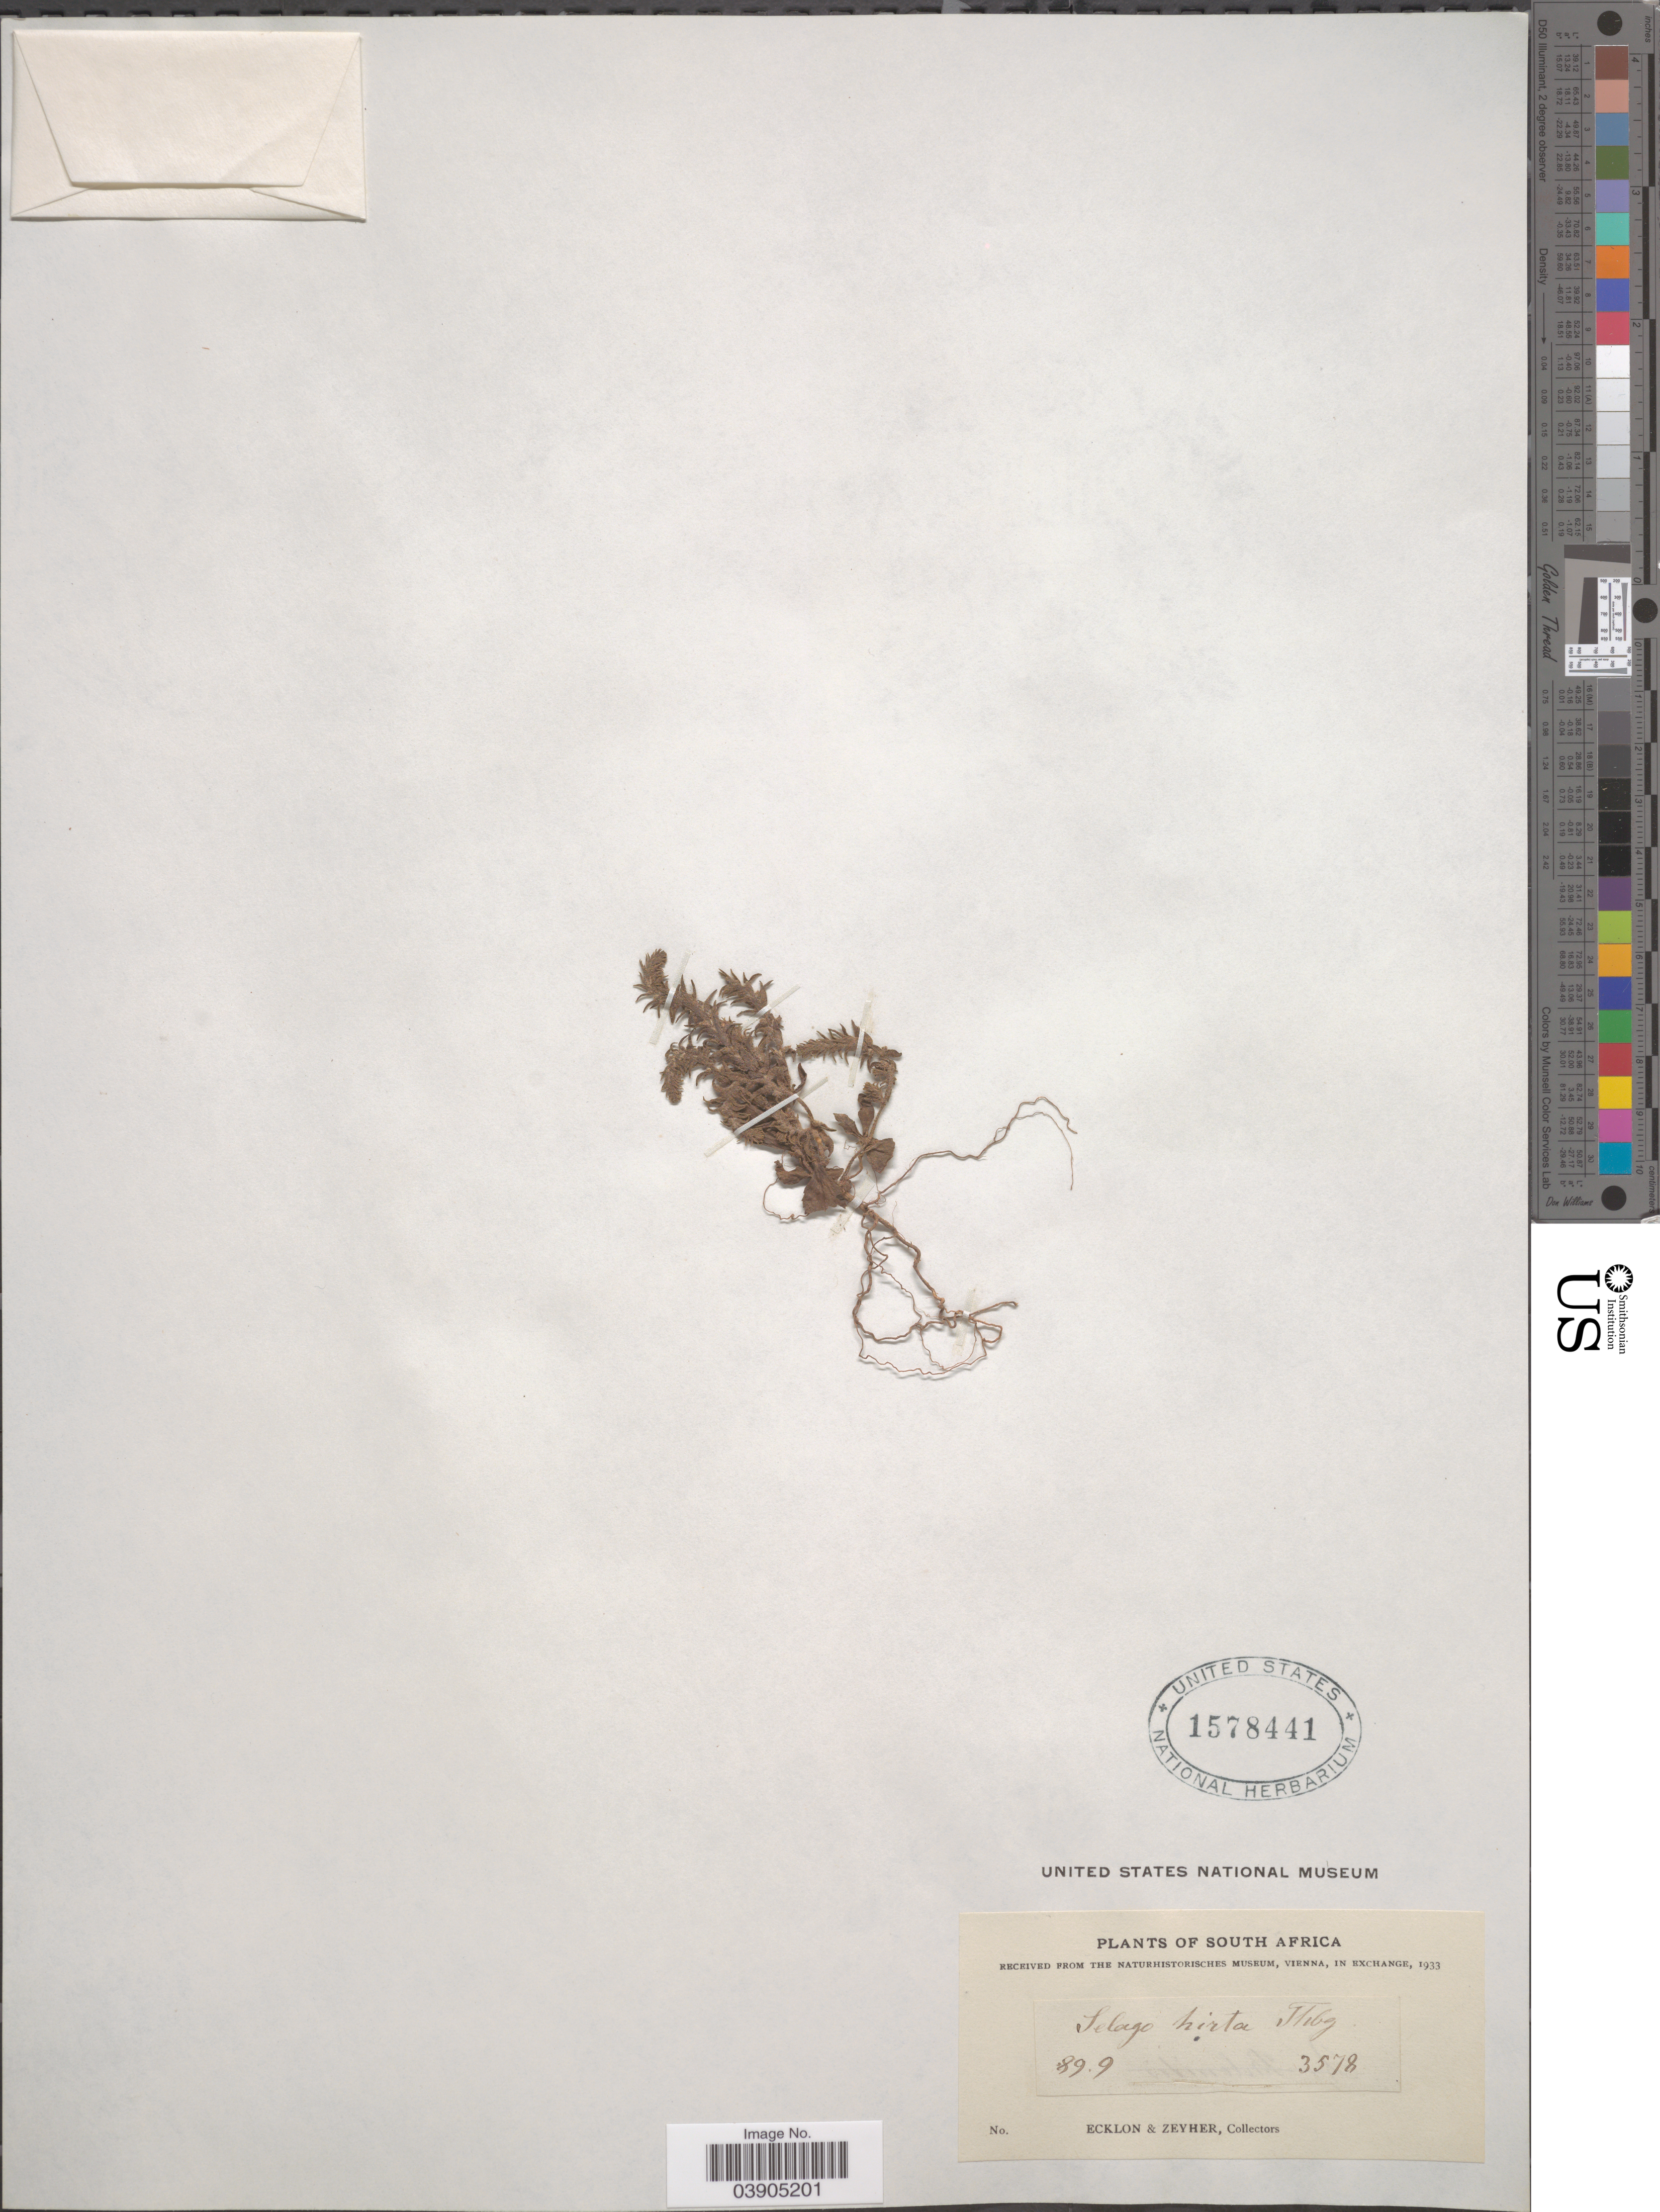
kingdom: Plantae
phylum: Tracheophyta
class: Magnoliopsida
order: Lamiales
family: Scrophulariaceae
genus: Selago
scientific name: Selago hirta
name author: L. f.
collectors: -. Ecklon & -. Zeyher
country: South Africa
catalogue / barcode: US 1578441